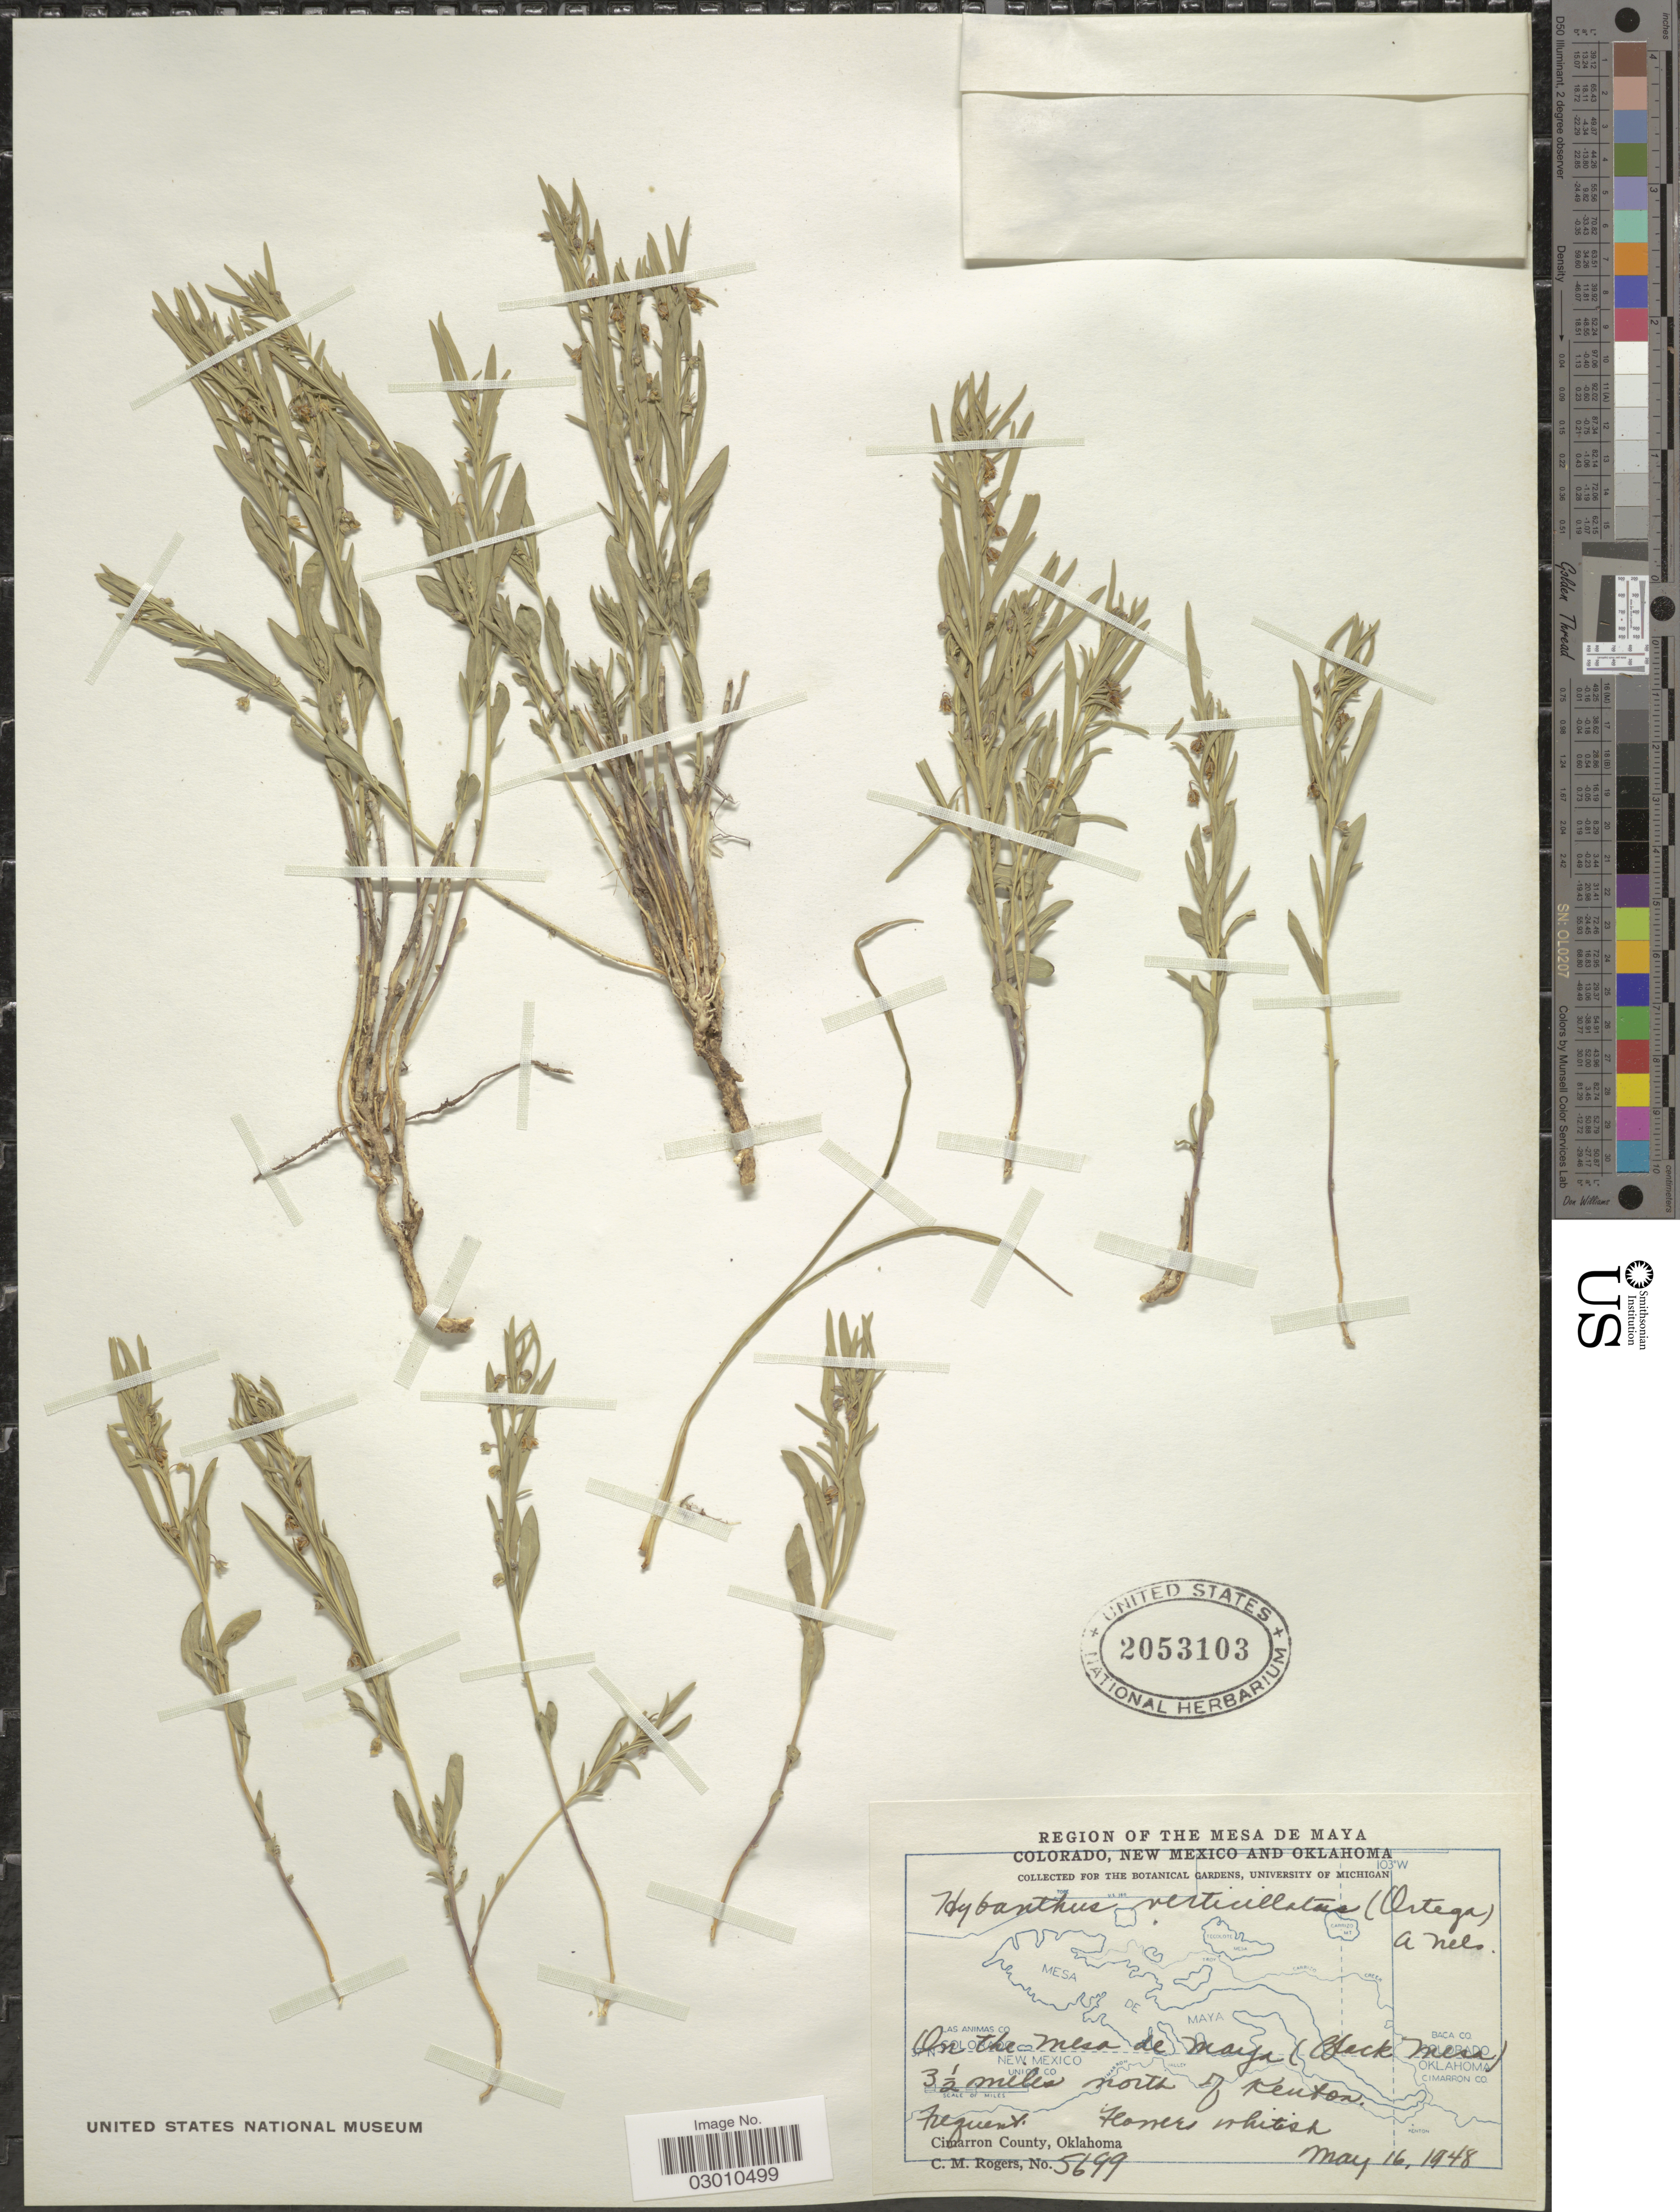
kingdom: Plantae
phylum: Tracheophyta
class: Magnoliopsida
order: Malpighiales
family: Violaceae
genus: Pombalia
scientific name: Pombalia verticillata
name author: (Ortega) Paula-Souza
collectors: C. M. Rogers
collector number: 5699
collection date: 1948-05-16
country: United States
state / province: Oklahoma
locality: Region of the Mesa de Maya. On the Mesa de Maya (Black Mesa) 3½ miles north of Kenton, Cimarron County.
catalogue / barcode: US 2053103